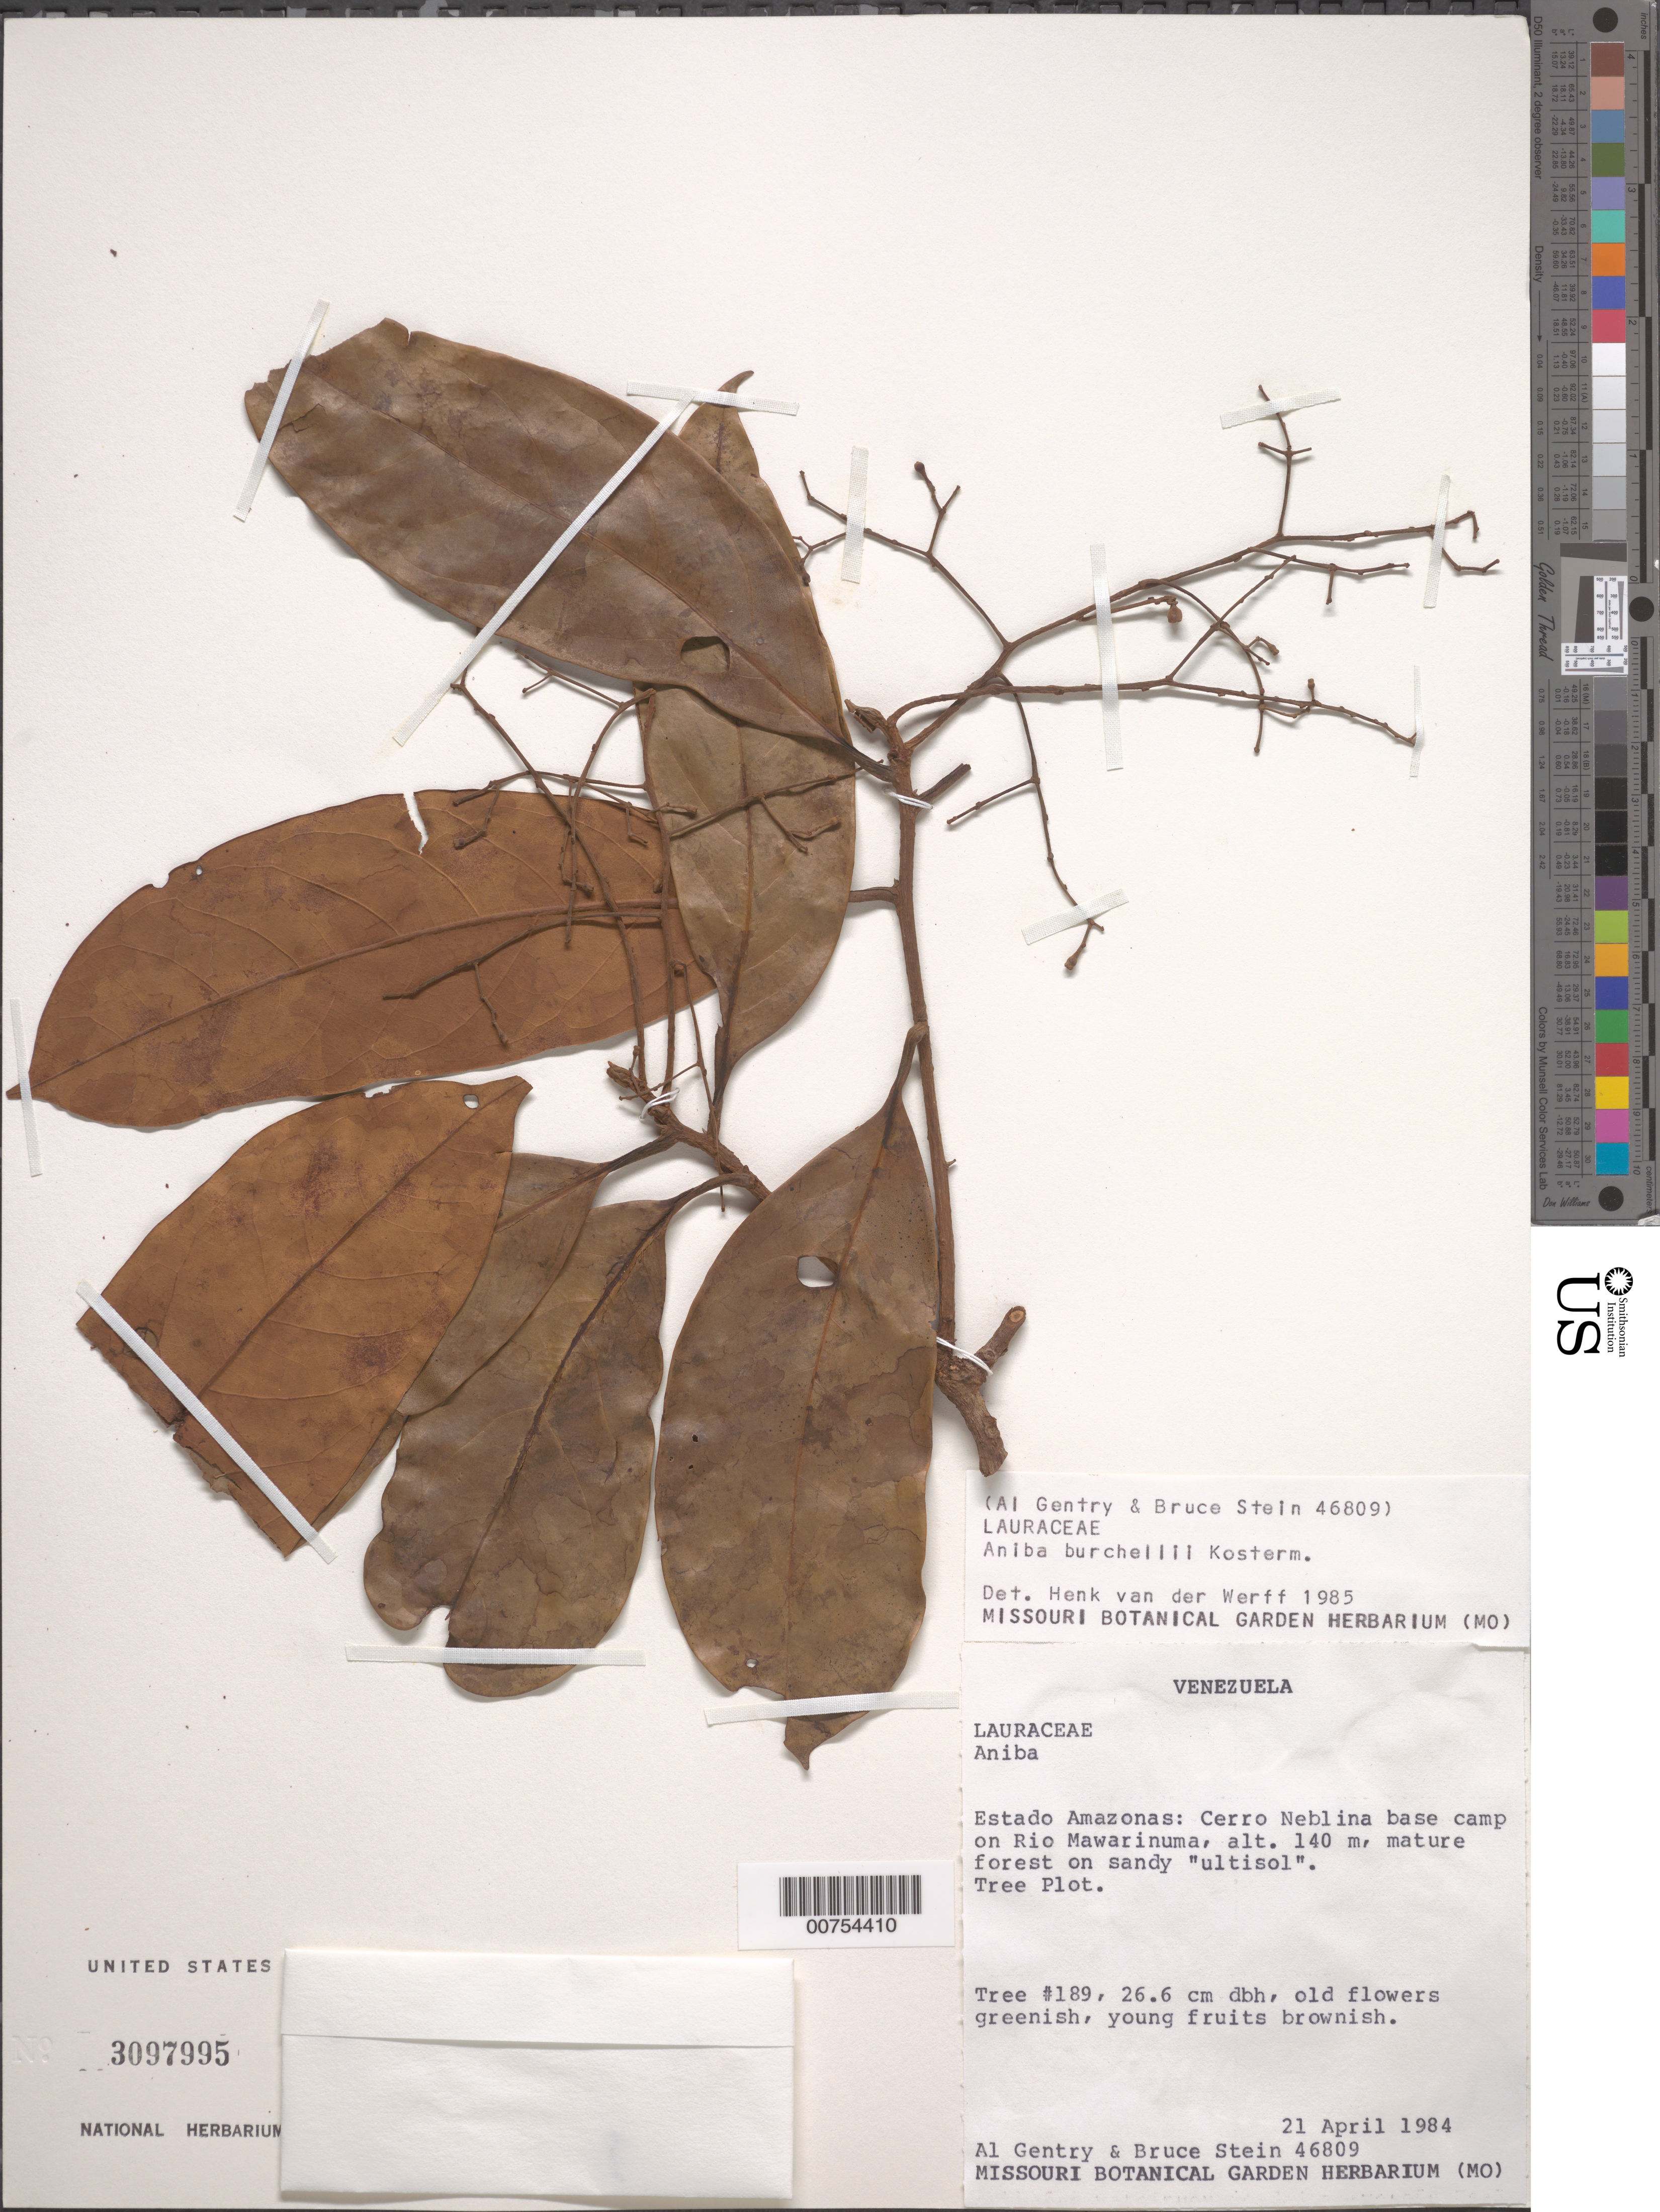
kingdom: Plantae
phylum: Tracheophyta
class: Magnoliopsida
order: Laurales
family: Lauraceae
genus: Aniba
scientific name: Aniba burchellii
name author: Kosterm.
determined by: van der Werff, H., (MO), Missouri Botanical Garden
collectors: A. H. Gentry & B. Stein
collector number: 46809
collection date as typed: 21-Apr-84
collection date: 1984-04-21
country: Venezuela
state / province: Amazonas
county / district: Río Negro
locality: Cerro de La Neblina, base camp along Río Mawarinuma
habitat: Mature forest on sandy "ultisol", tree plot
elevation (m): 140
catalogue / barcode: US 3097995